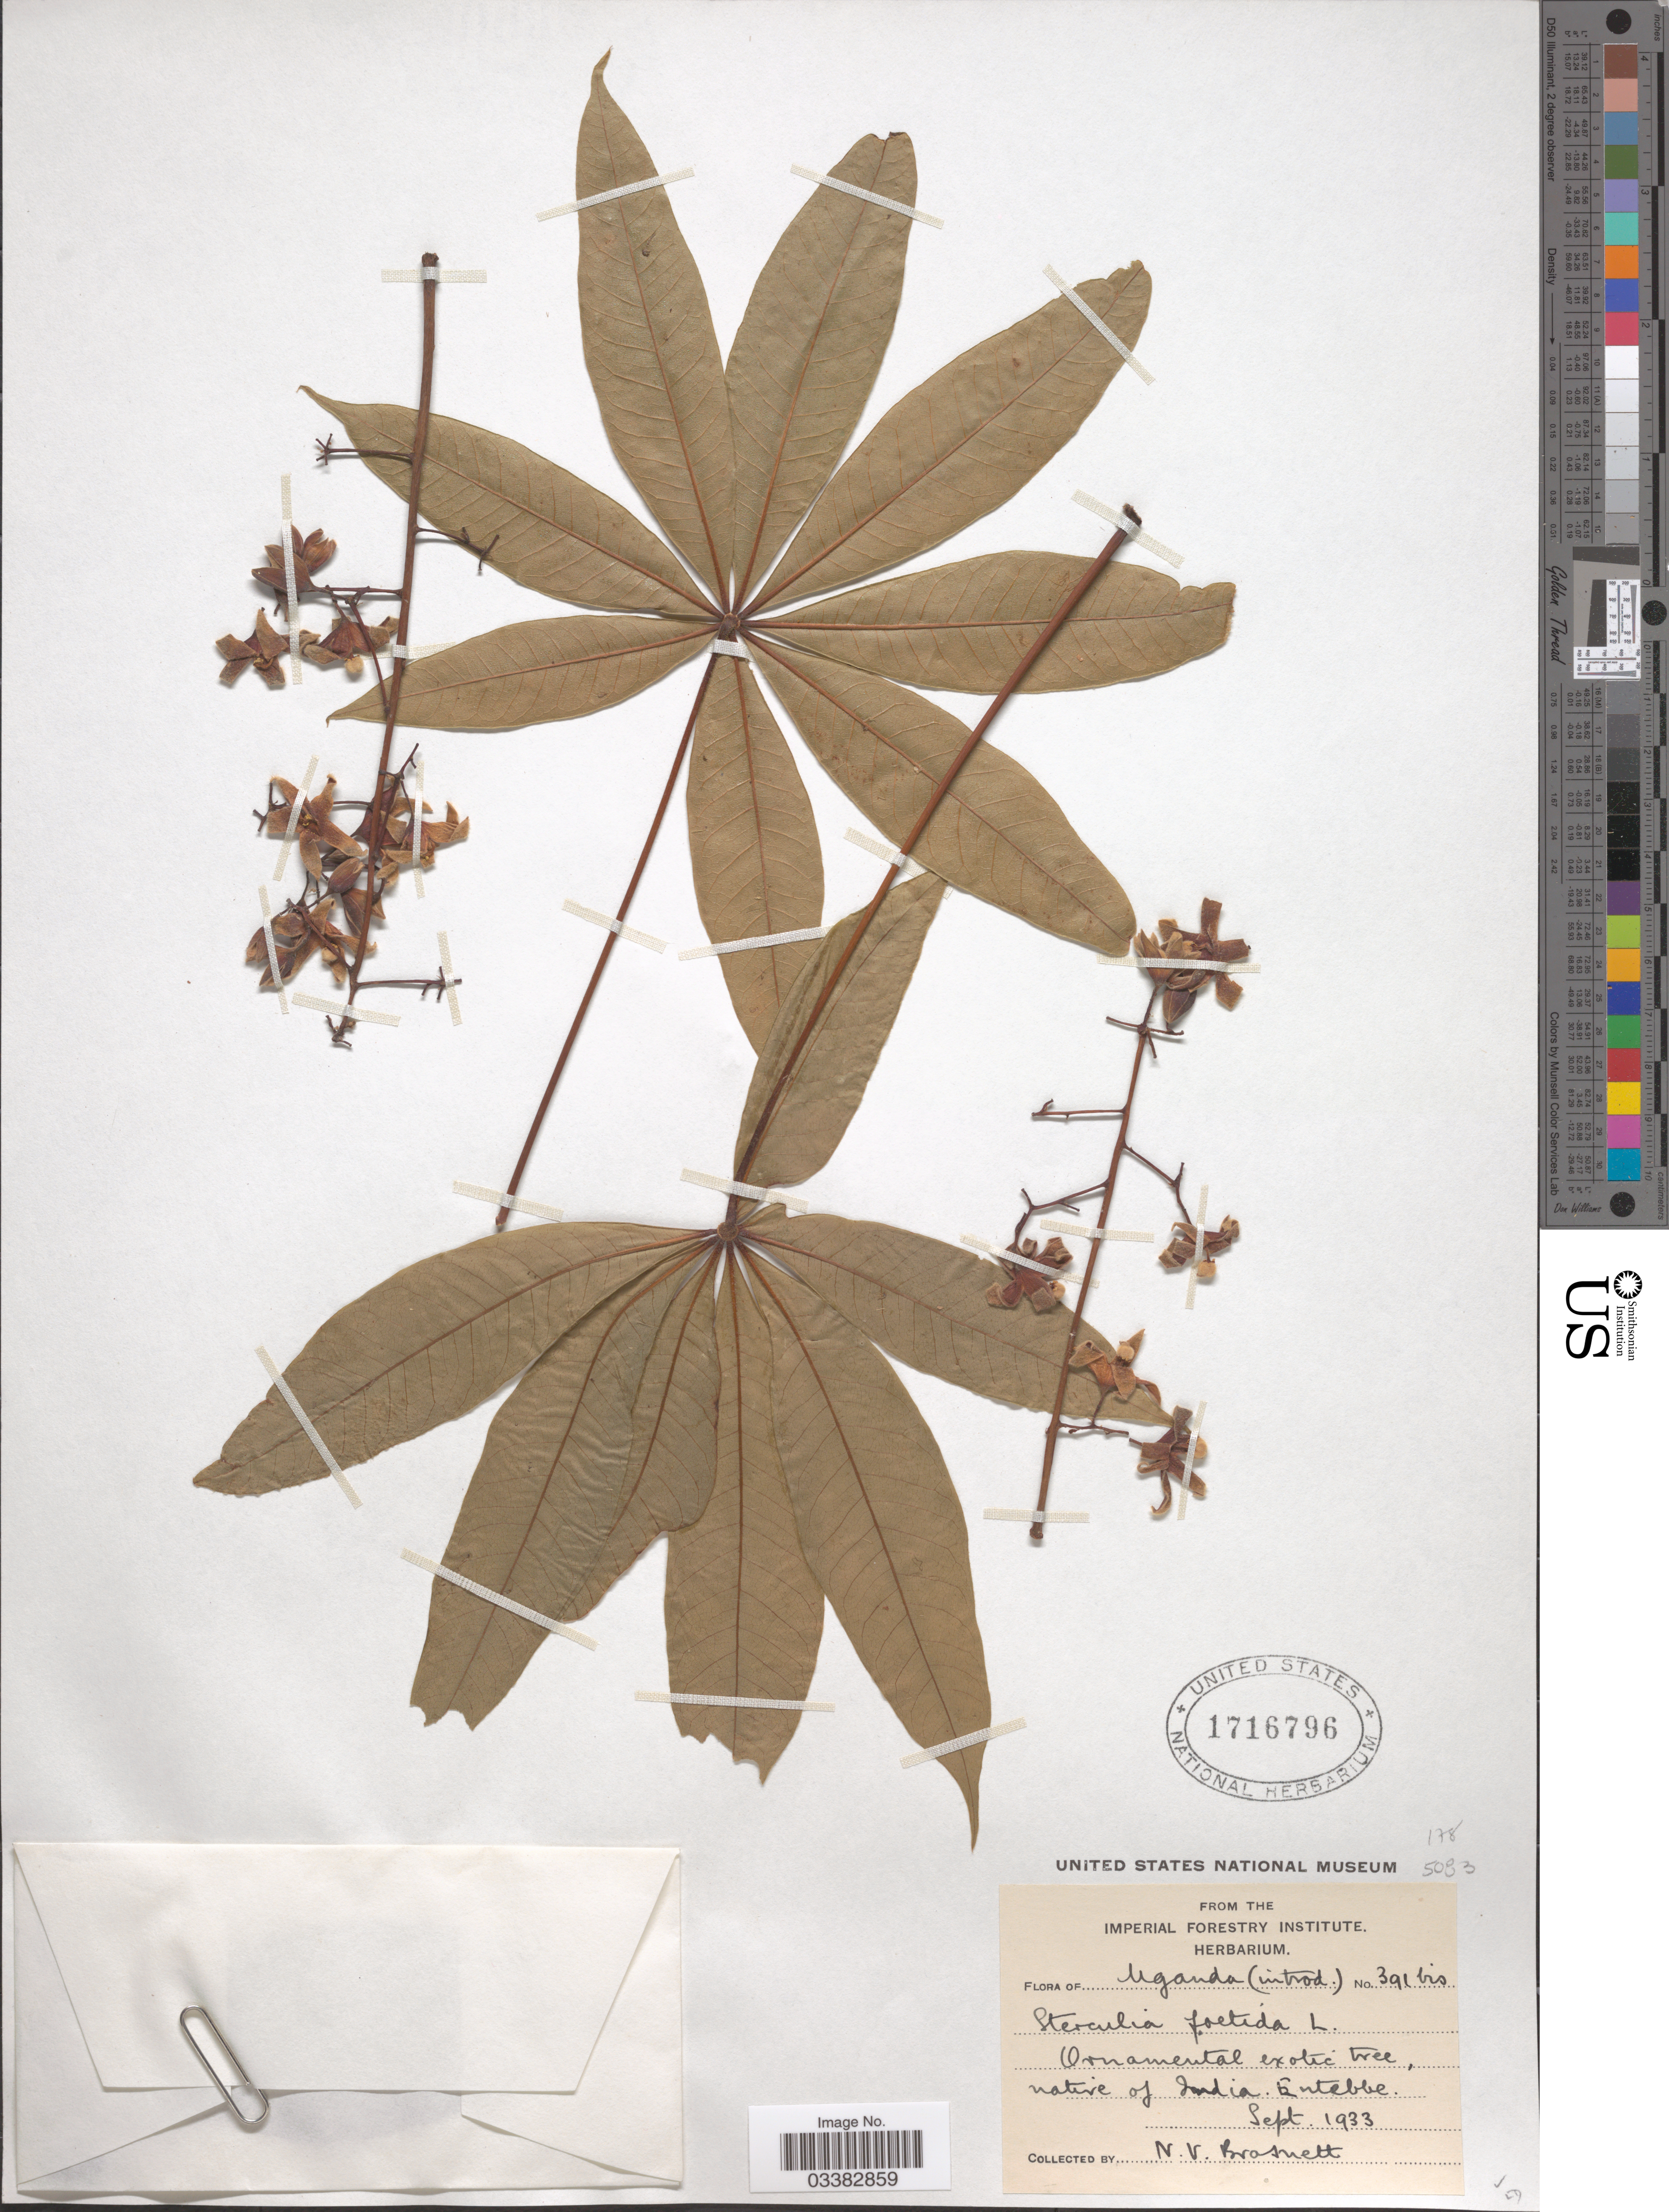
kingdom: Plantae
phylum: Tracheophyta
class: Magnoliopsida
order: Malvales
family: Malvaceae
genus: Sterculia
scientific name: Sterculia foetida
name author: L.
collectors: N. Brasnett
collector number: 391 bis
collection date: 1933-09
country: Uganda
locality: Entebbe.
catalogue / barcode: US 1716796